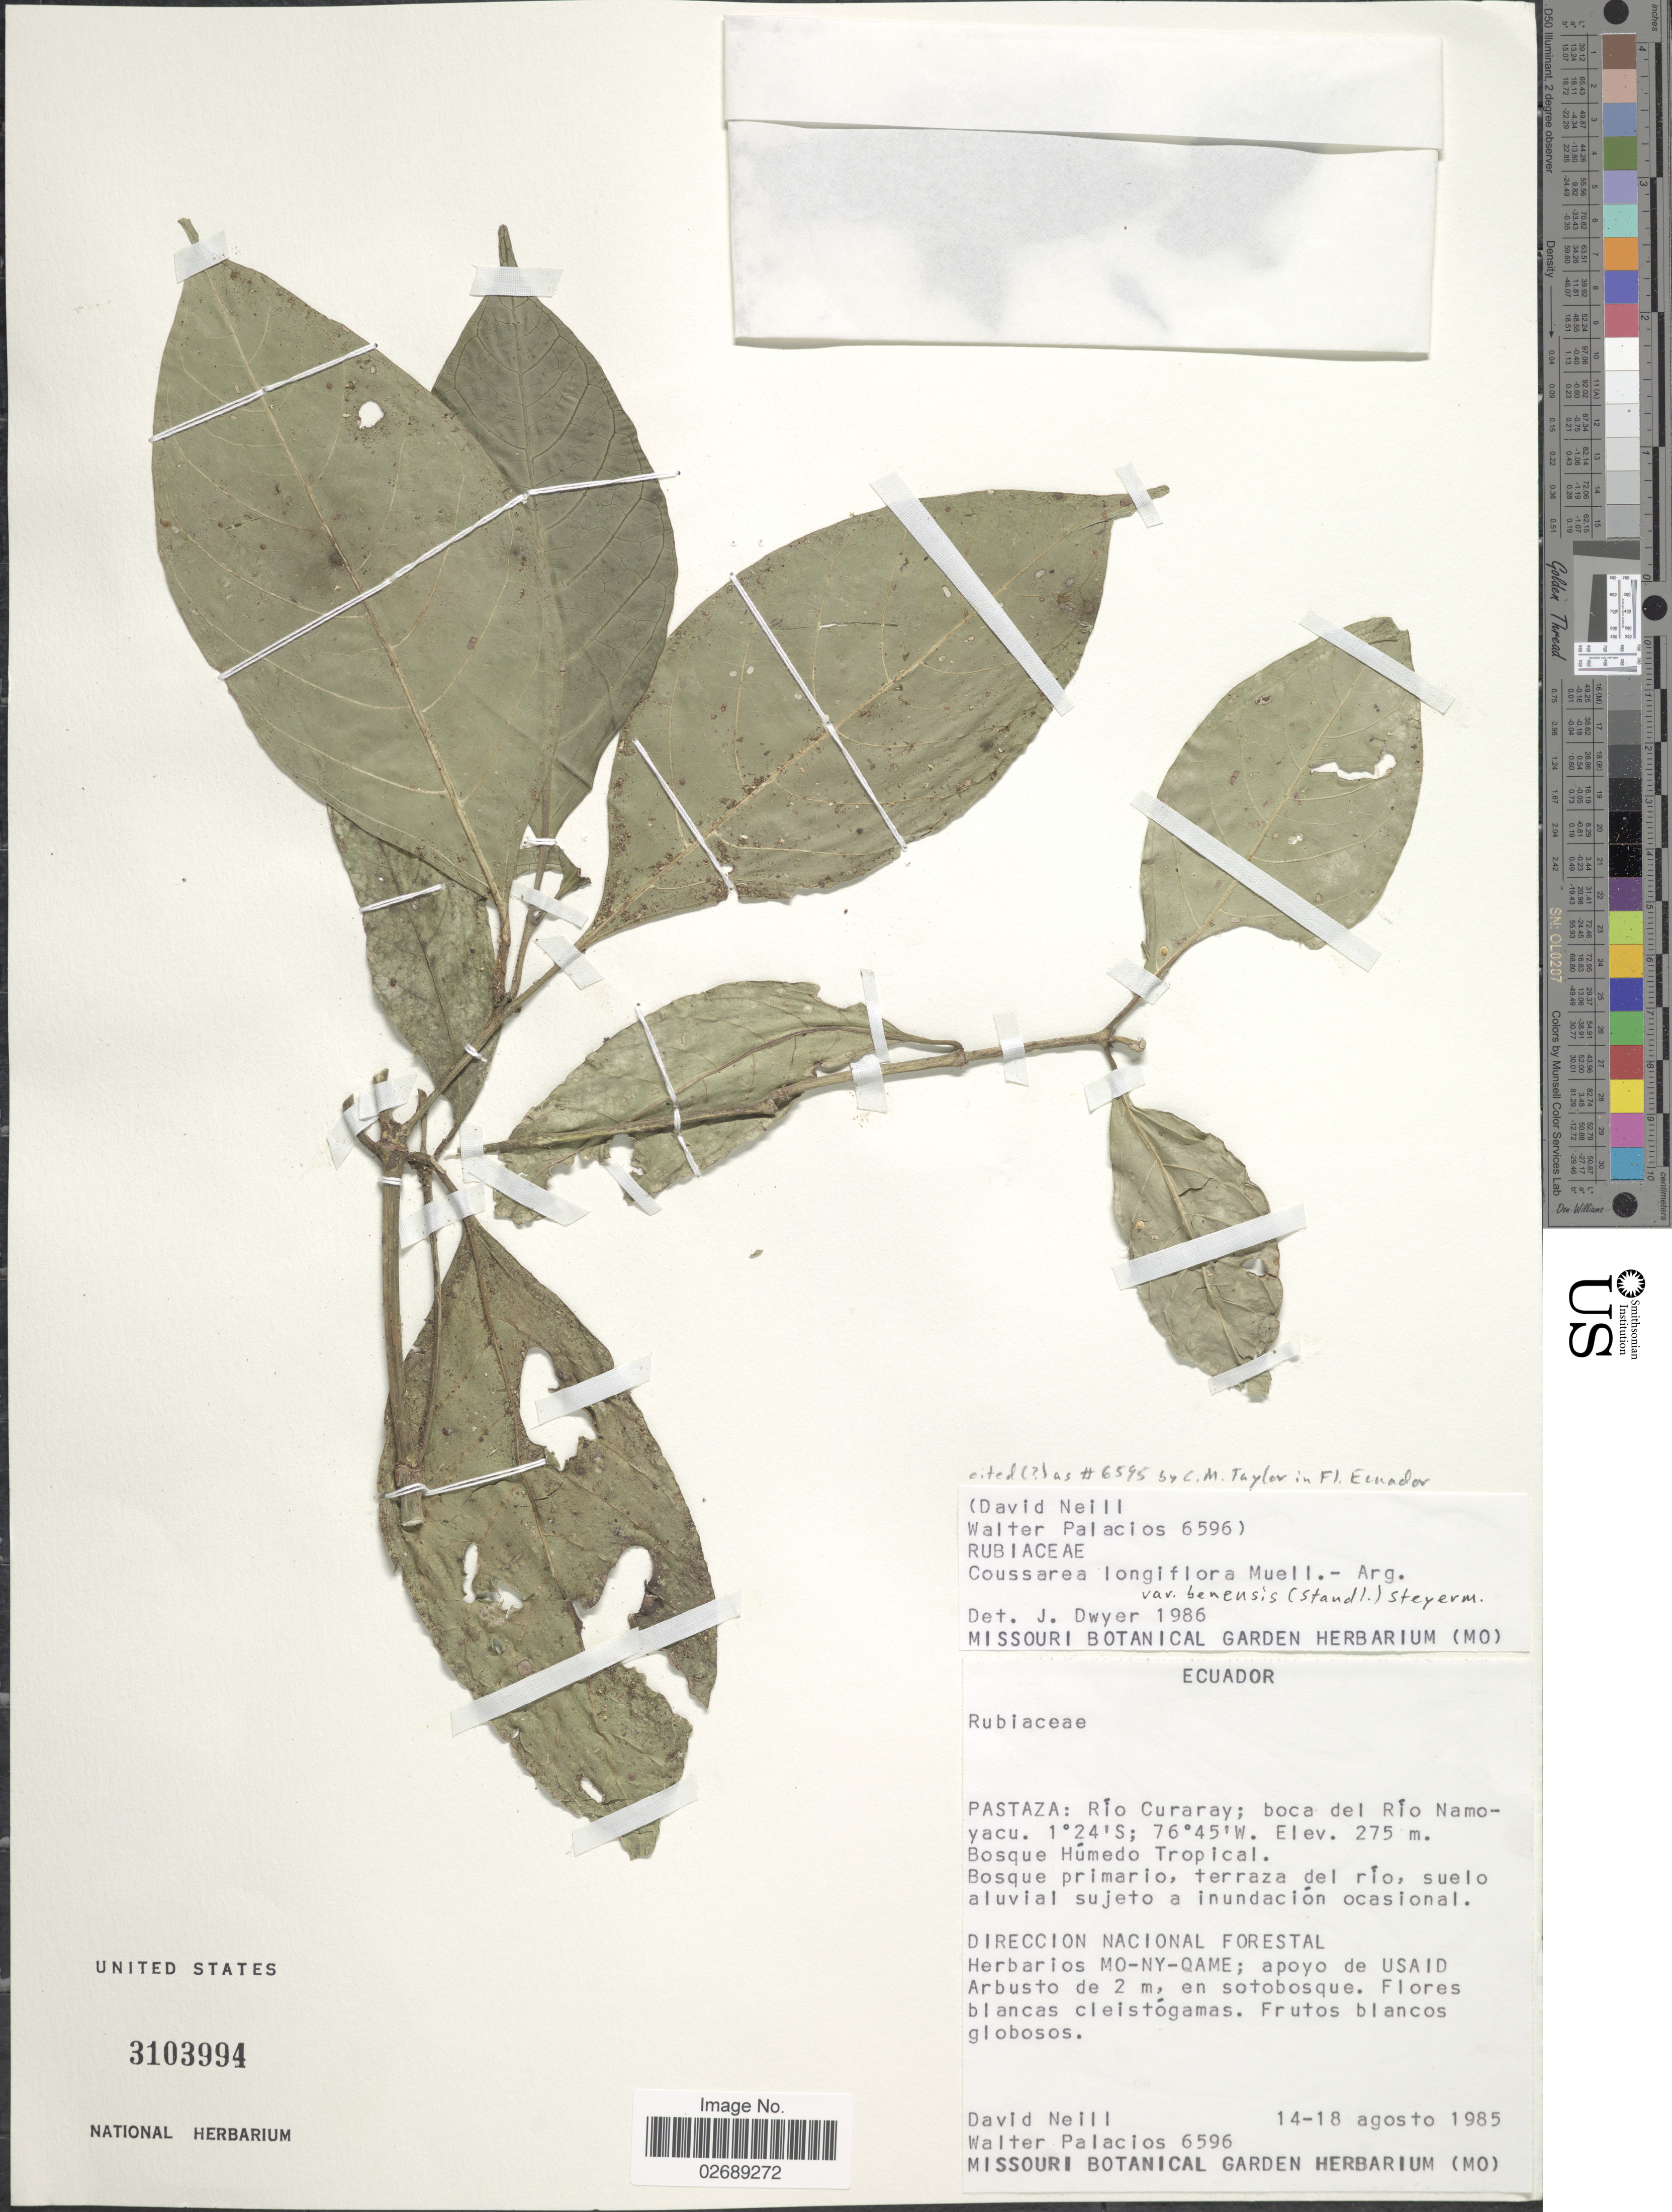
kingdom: Plantae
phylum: Tracheophyta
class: Magnoliopsida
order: Gentianales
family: Rubiaceae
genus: Coussarea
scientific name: Coussarea longiflora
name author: (Mart.) Müll. Arg.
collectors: D. Neill & W. Palacios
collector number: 6596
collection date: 1985-08-14/1985-08-18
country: Ecuador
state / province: Pastaza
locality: Rio Curaray; boca del Rio Namoyacu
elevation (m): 275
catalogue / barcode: US 3103994